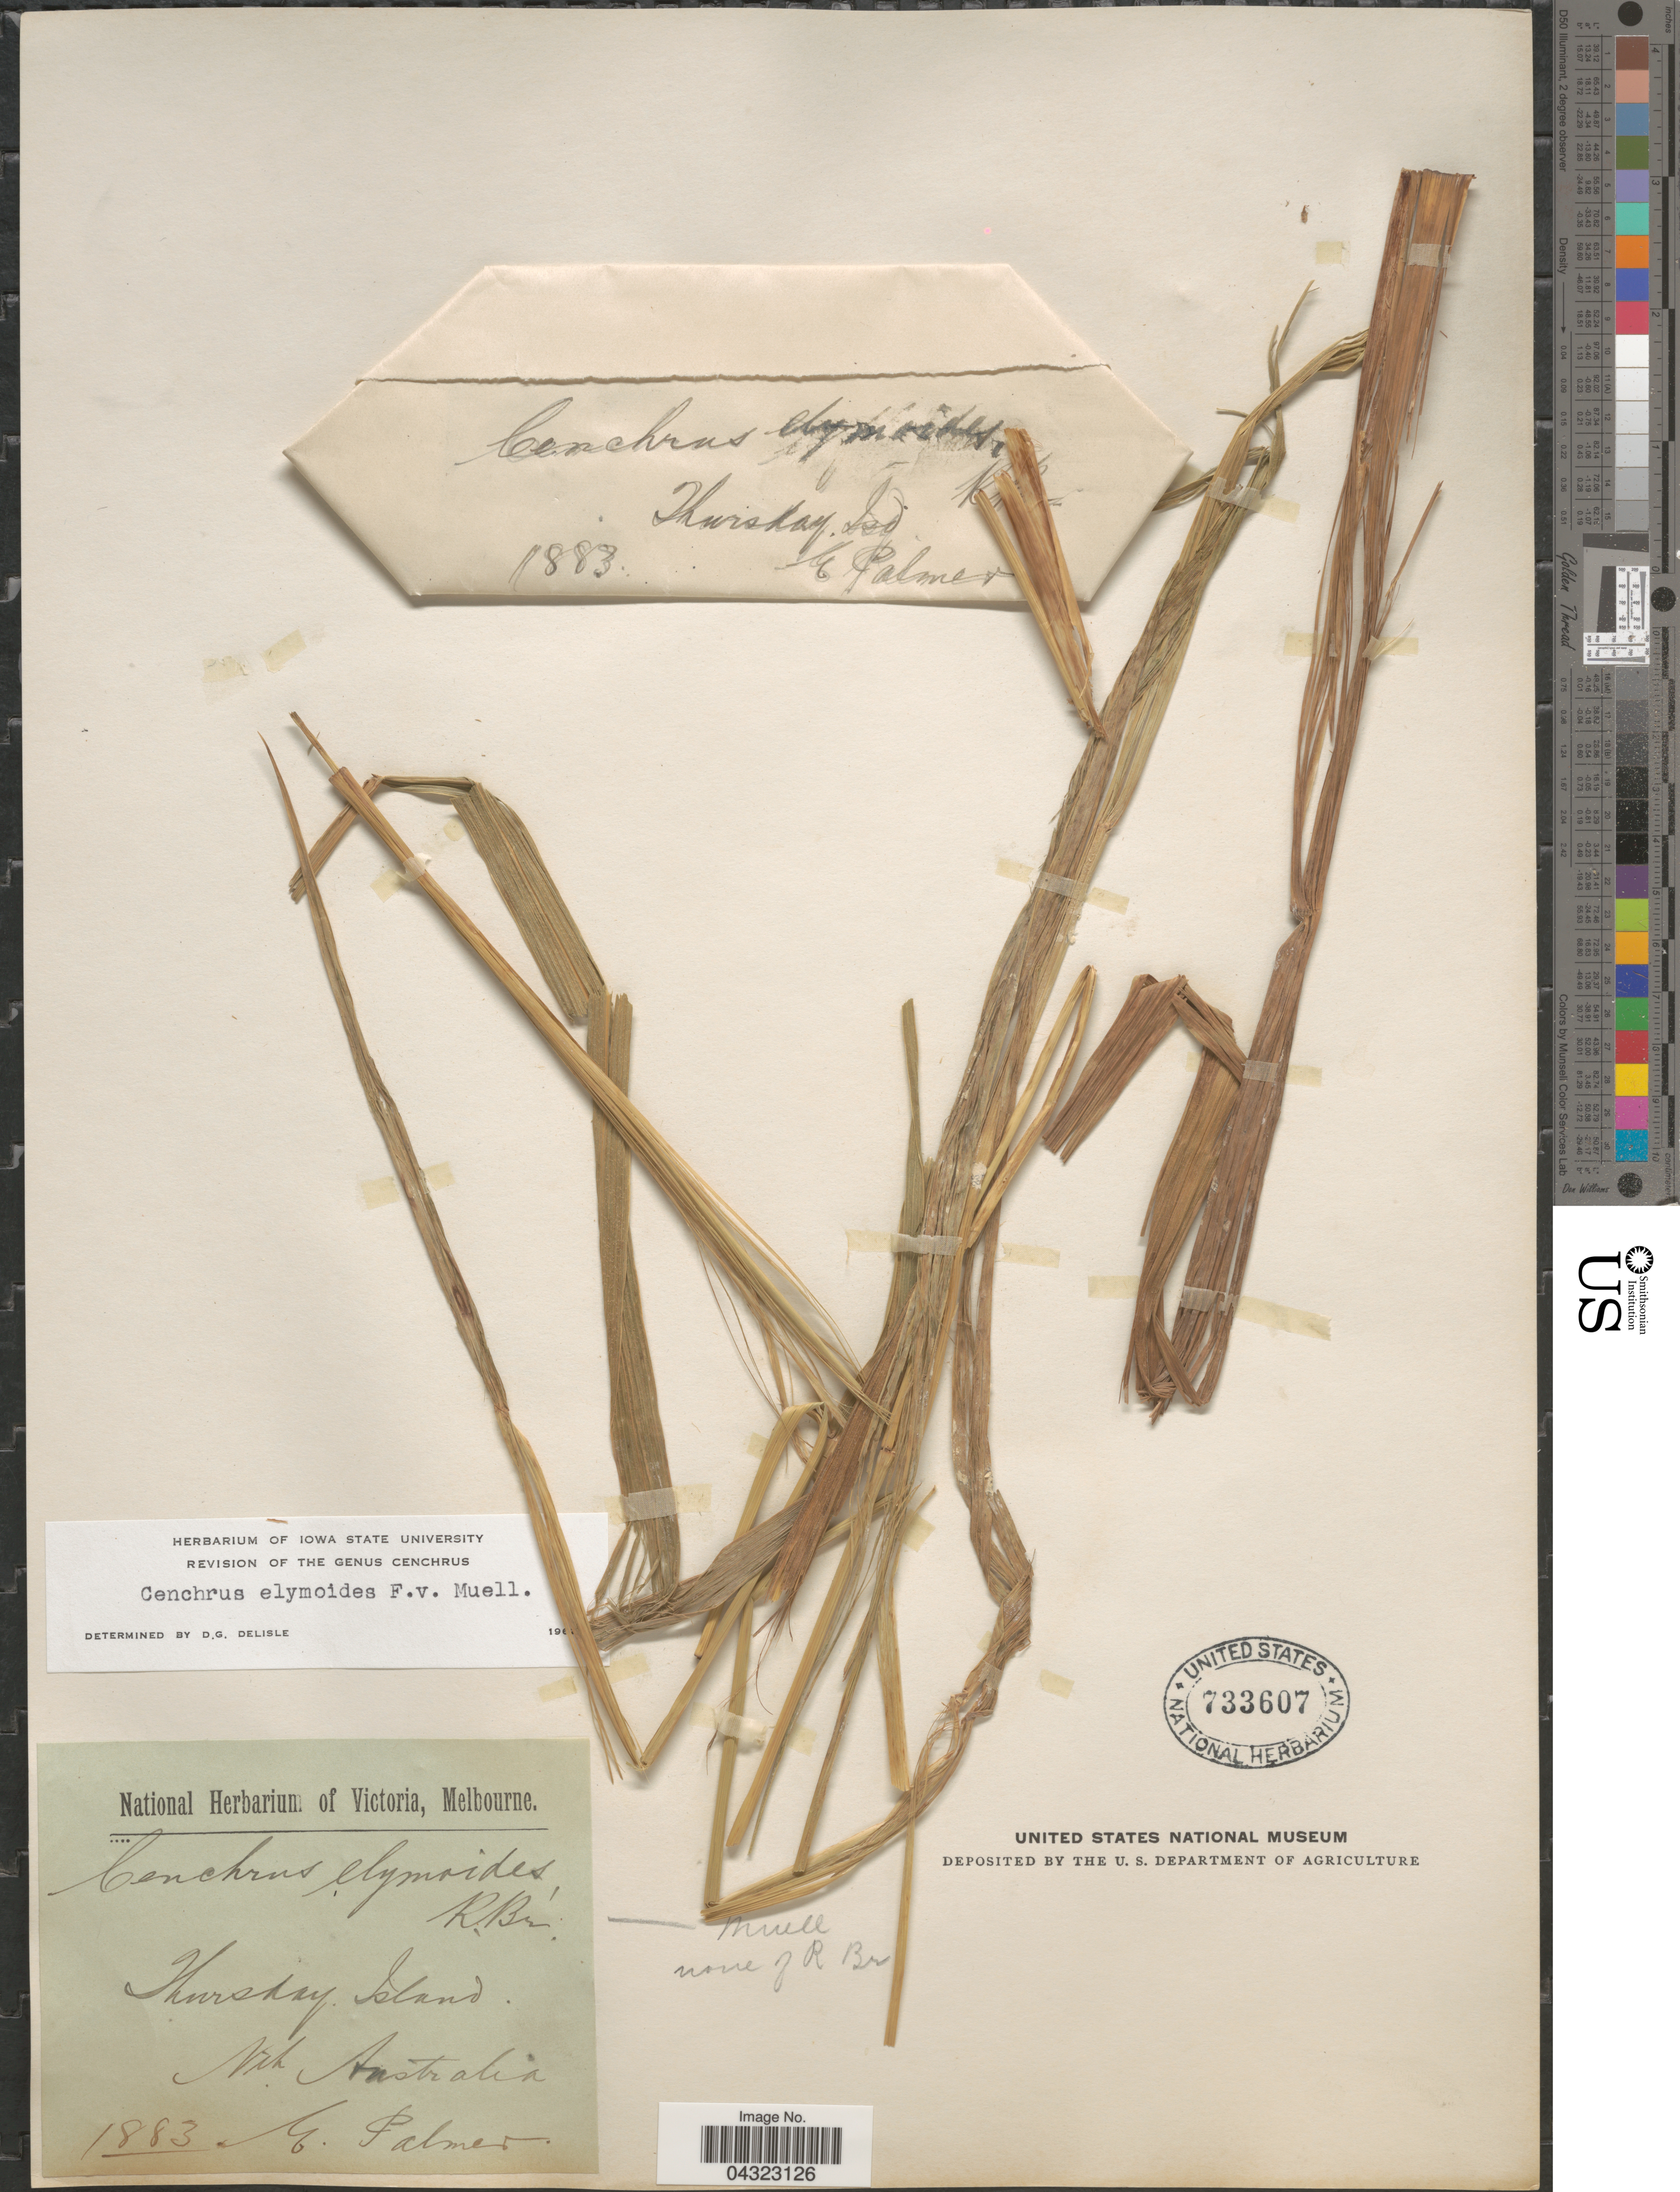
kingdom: Plantae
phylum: Tracheophyta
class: Liliopsida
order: Poales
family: Poaceae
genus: Cenchrus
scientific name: Cenchrus elymoides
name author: F. Muell.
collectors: E. Palmer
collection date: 1883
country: Australia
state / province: Queensland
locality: Thursday Island. Nrth Australia.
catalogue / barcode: US 733607